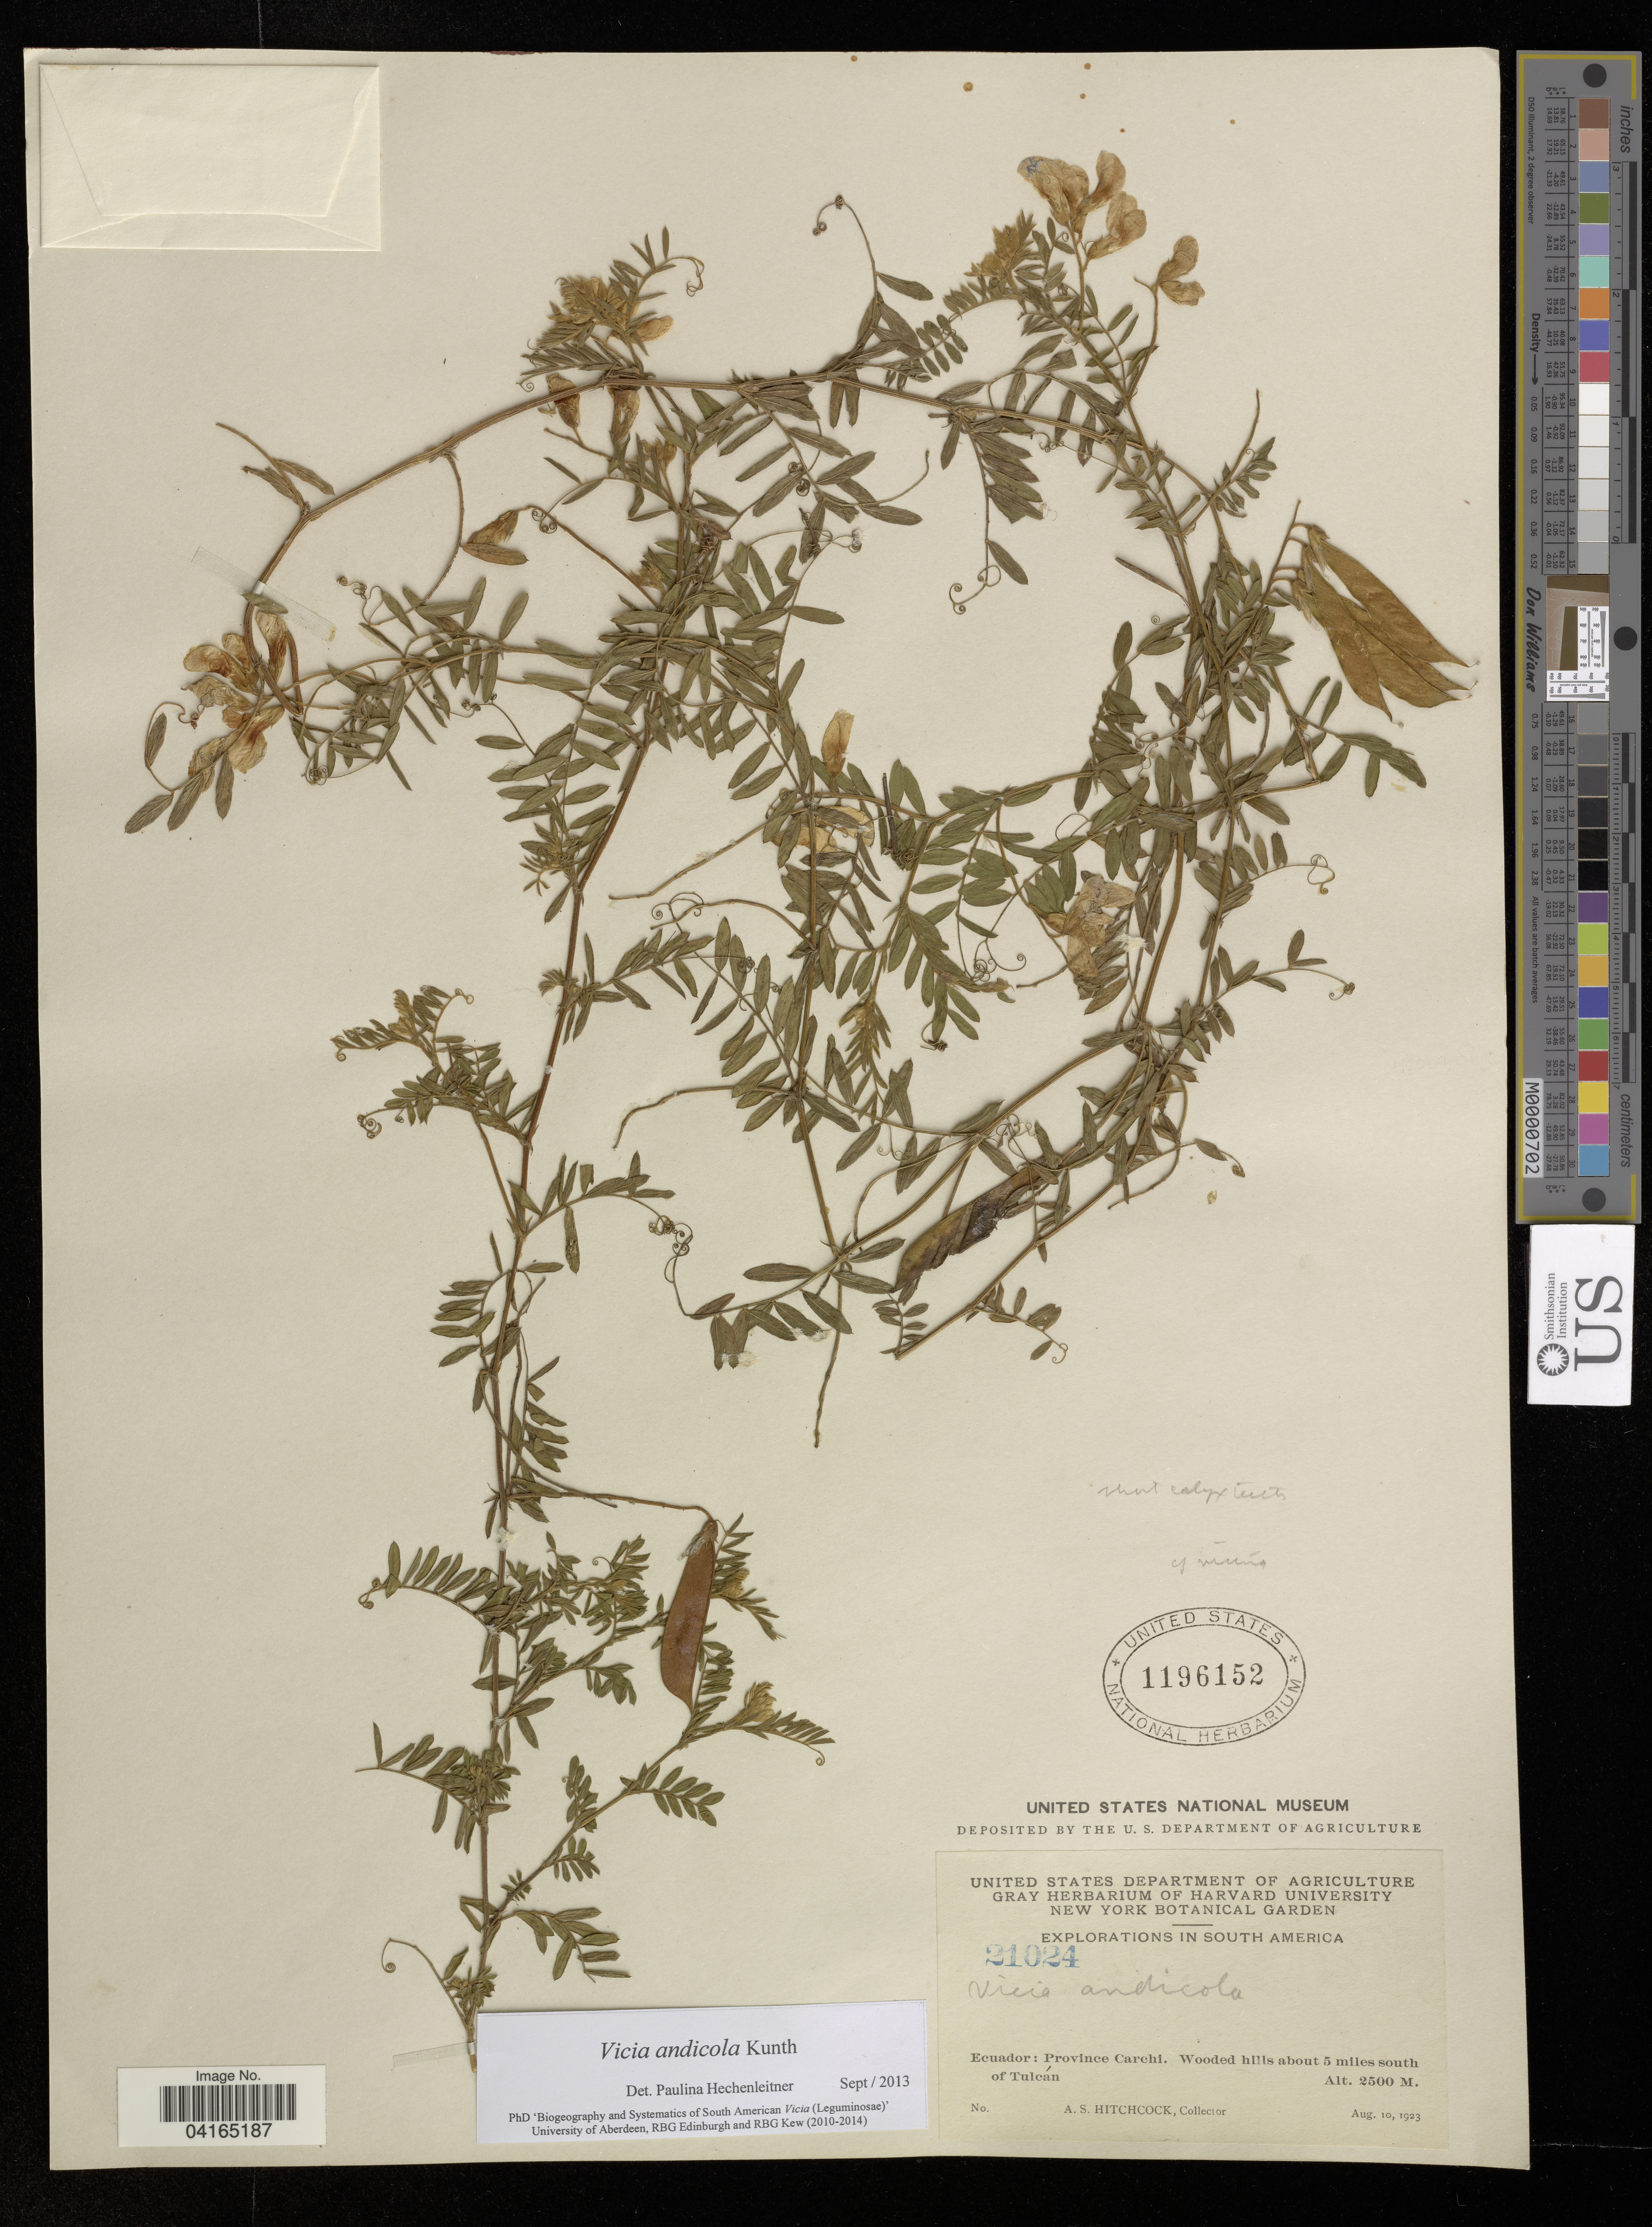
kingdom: Plantae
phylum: Tracheophyta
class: Magnoliopsida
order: Fabales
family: Fabaceae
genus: Vicia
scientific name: Vicia andicola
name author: Kunth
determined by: Hechenleitner, Paulina, RBG Edinburgh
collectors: A. Hitchcock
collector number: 21024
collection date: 1923-08-10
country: Ecuador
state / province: Carchi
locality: Province Carchi. Wooded hills about 5 miles south of Tulcán.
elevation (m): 2500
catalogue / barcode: US 1196152